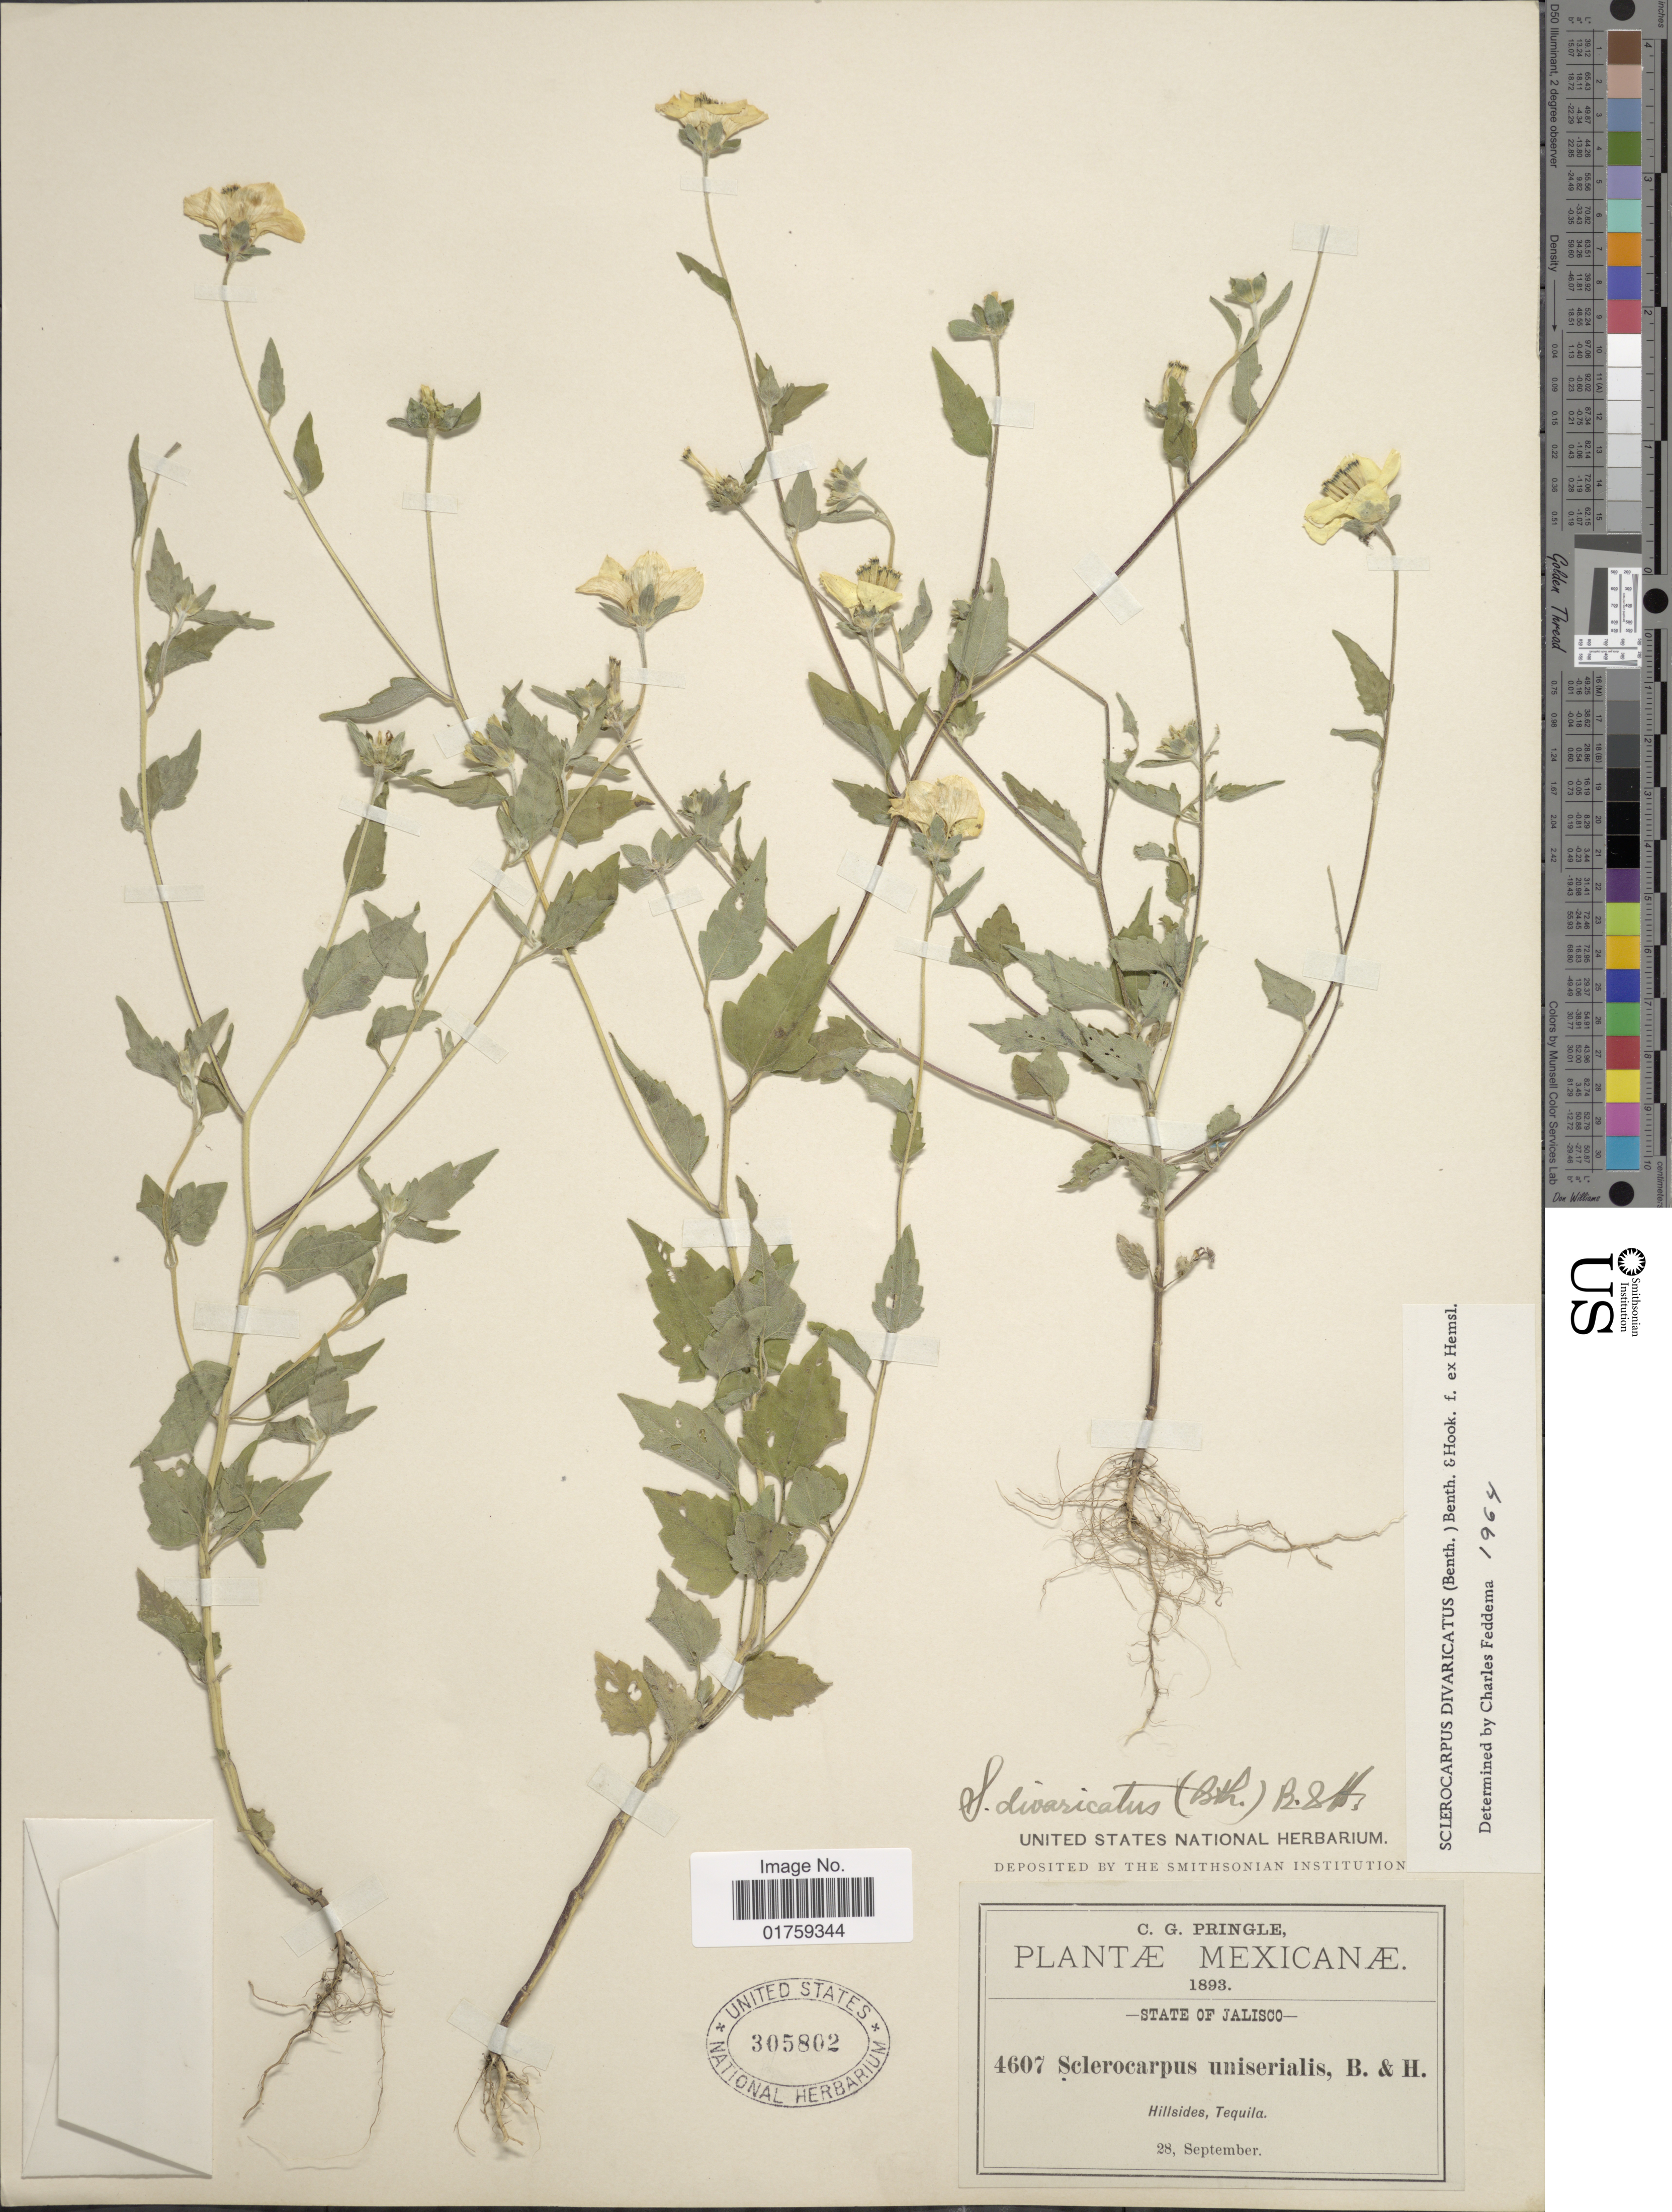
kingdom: Plantae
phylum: Tracheophyta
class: Magnoliopsida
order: Asterales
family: Asteraceae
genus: Sclerocarpus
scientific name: Sclerocarpus divaricatus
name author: (Benth.) Benth. & Hook. f. ex Hemsl.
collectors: C. G. Pringle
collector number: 4607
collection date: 1893-09-28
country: Mexico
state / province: Jalisco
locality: Tequila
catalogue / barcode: US 305802